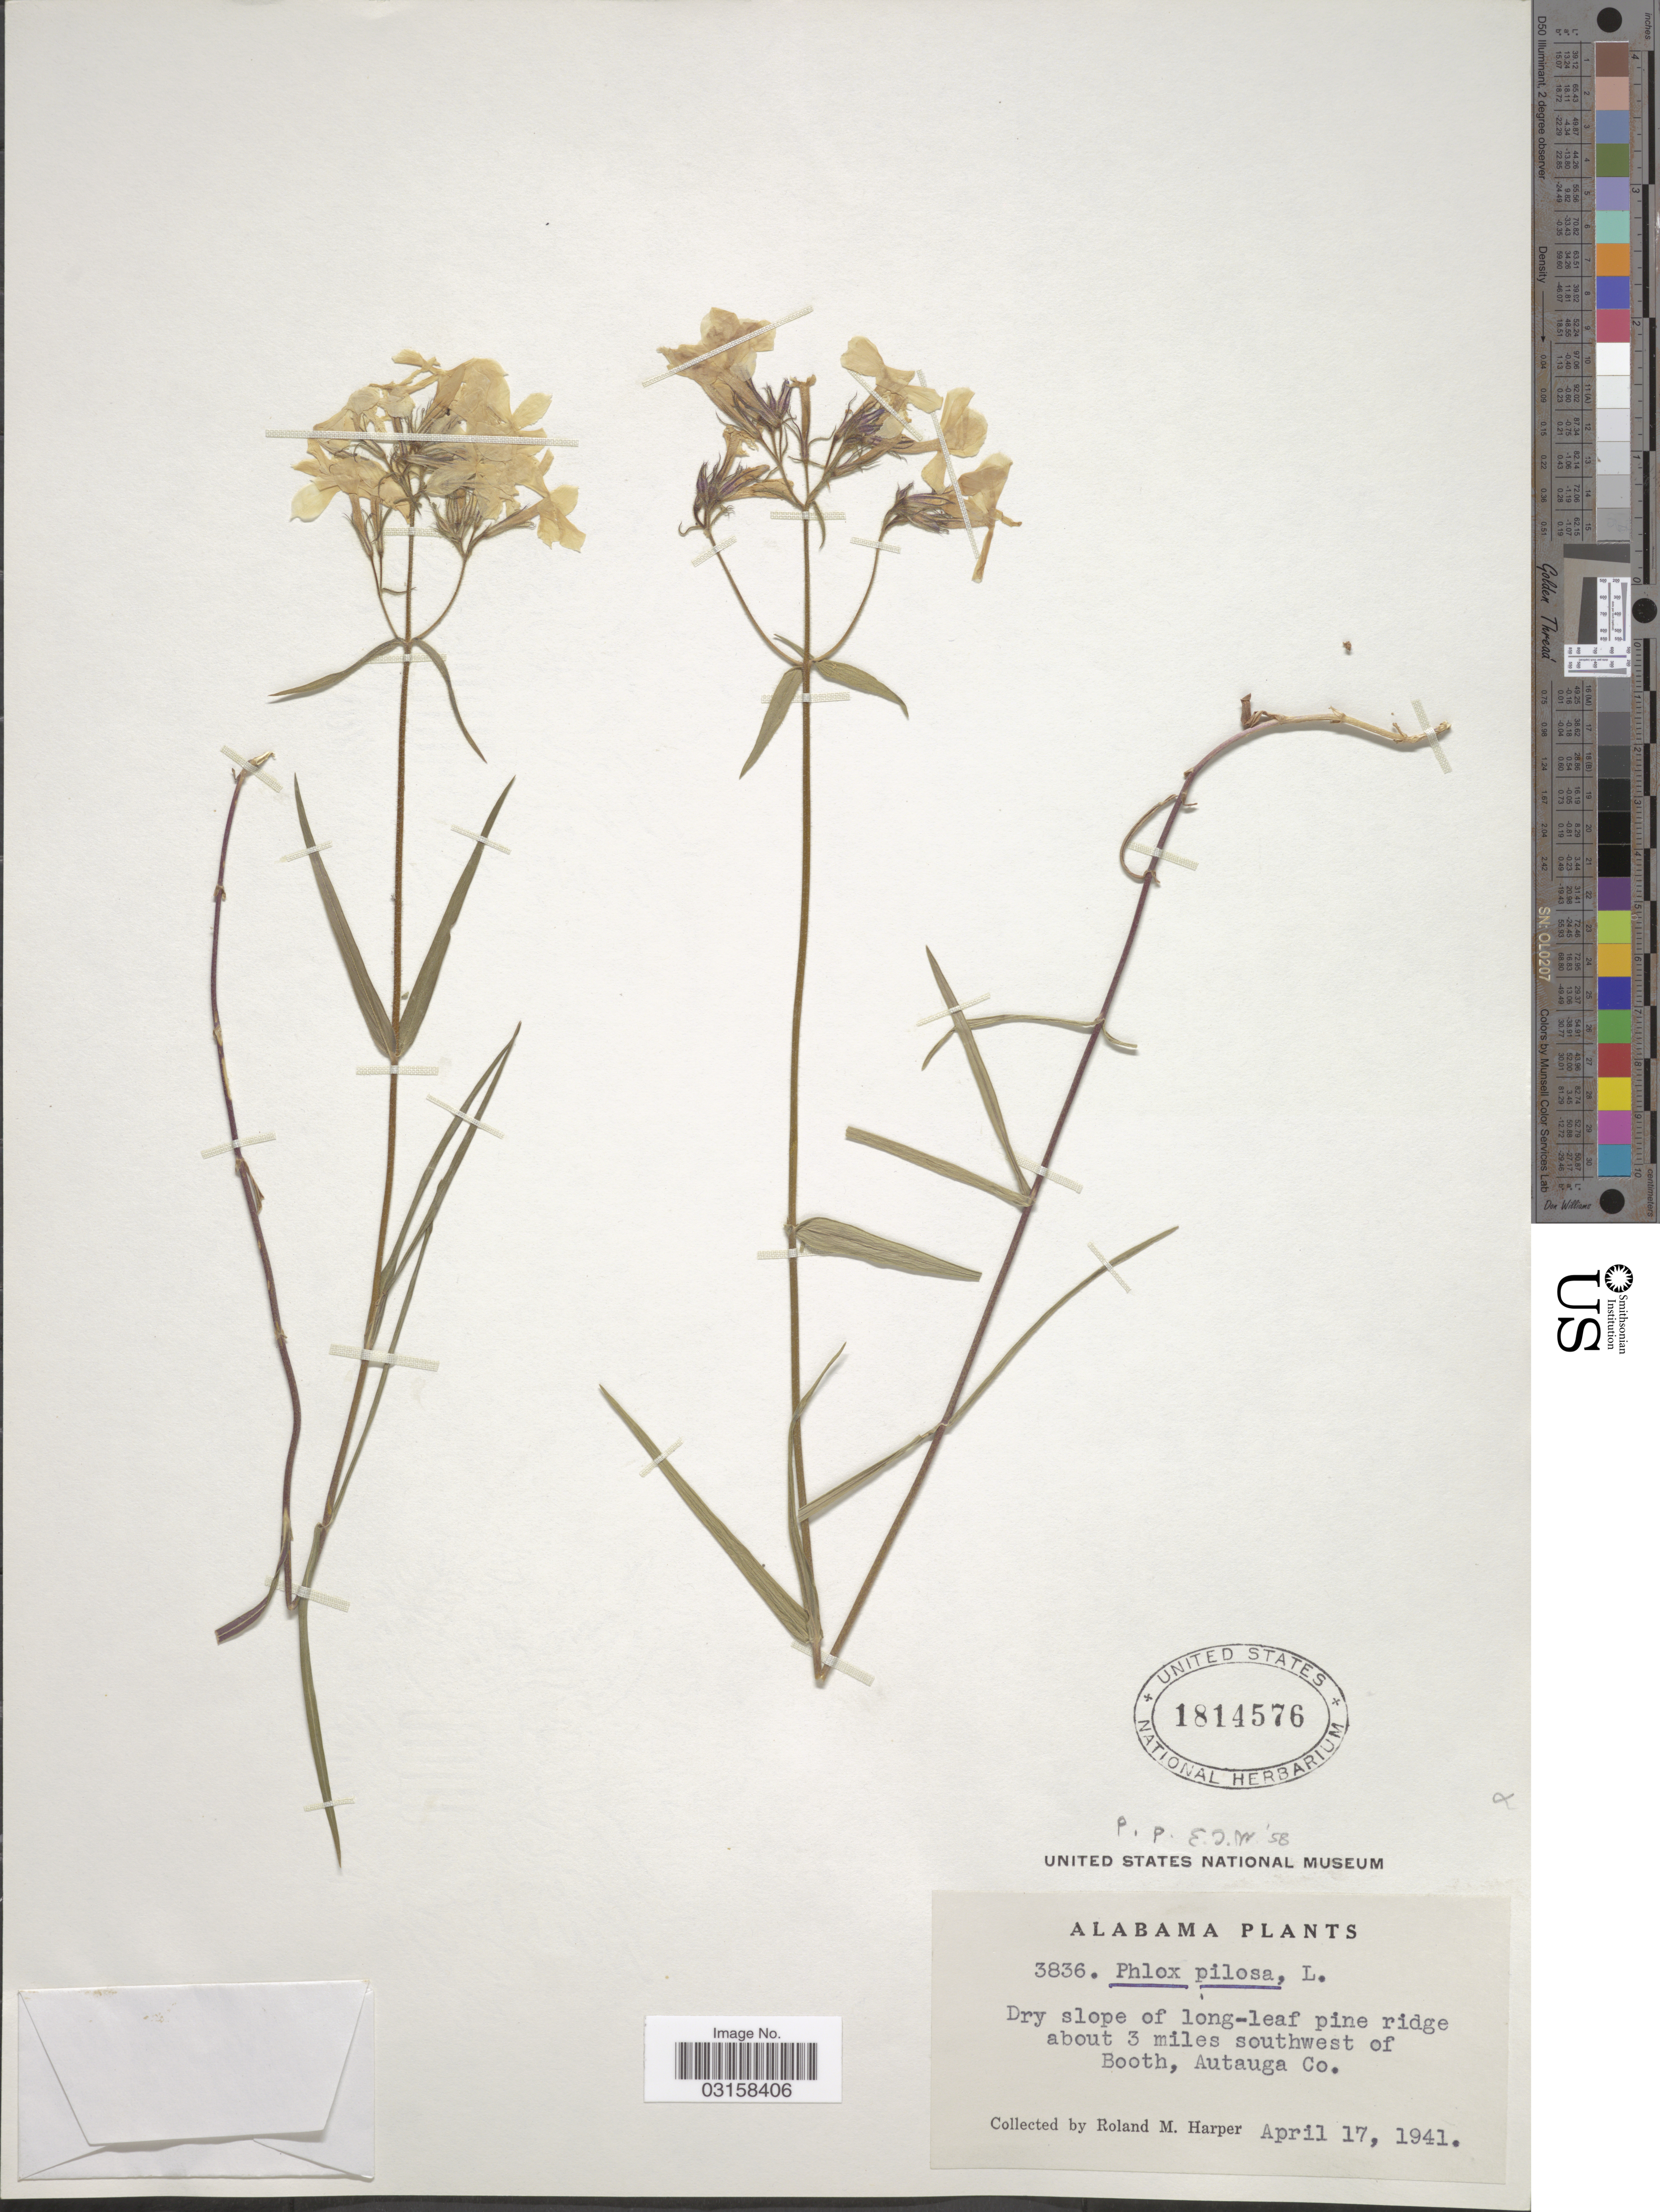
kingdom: Plantae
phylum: Tracheophyta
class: Magnoliopsida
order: Ericales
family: Polemoniaceae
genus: Phlox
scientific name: Phlox pilosa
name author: L.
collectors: R. M. Harper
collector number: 3836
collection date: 1941-04-17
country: United States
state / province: Alabama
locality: About 3 miles southwest of Booth, Autauga Co.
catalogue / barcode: US 1814576